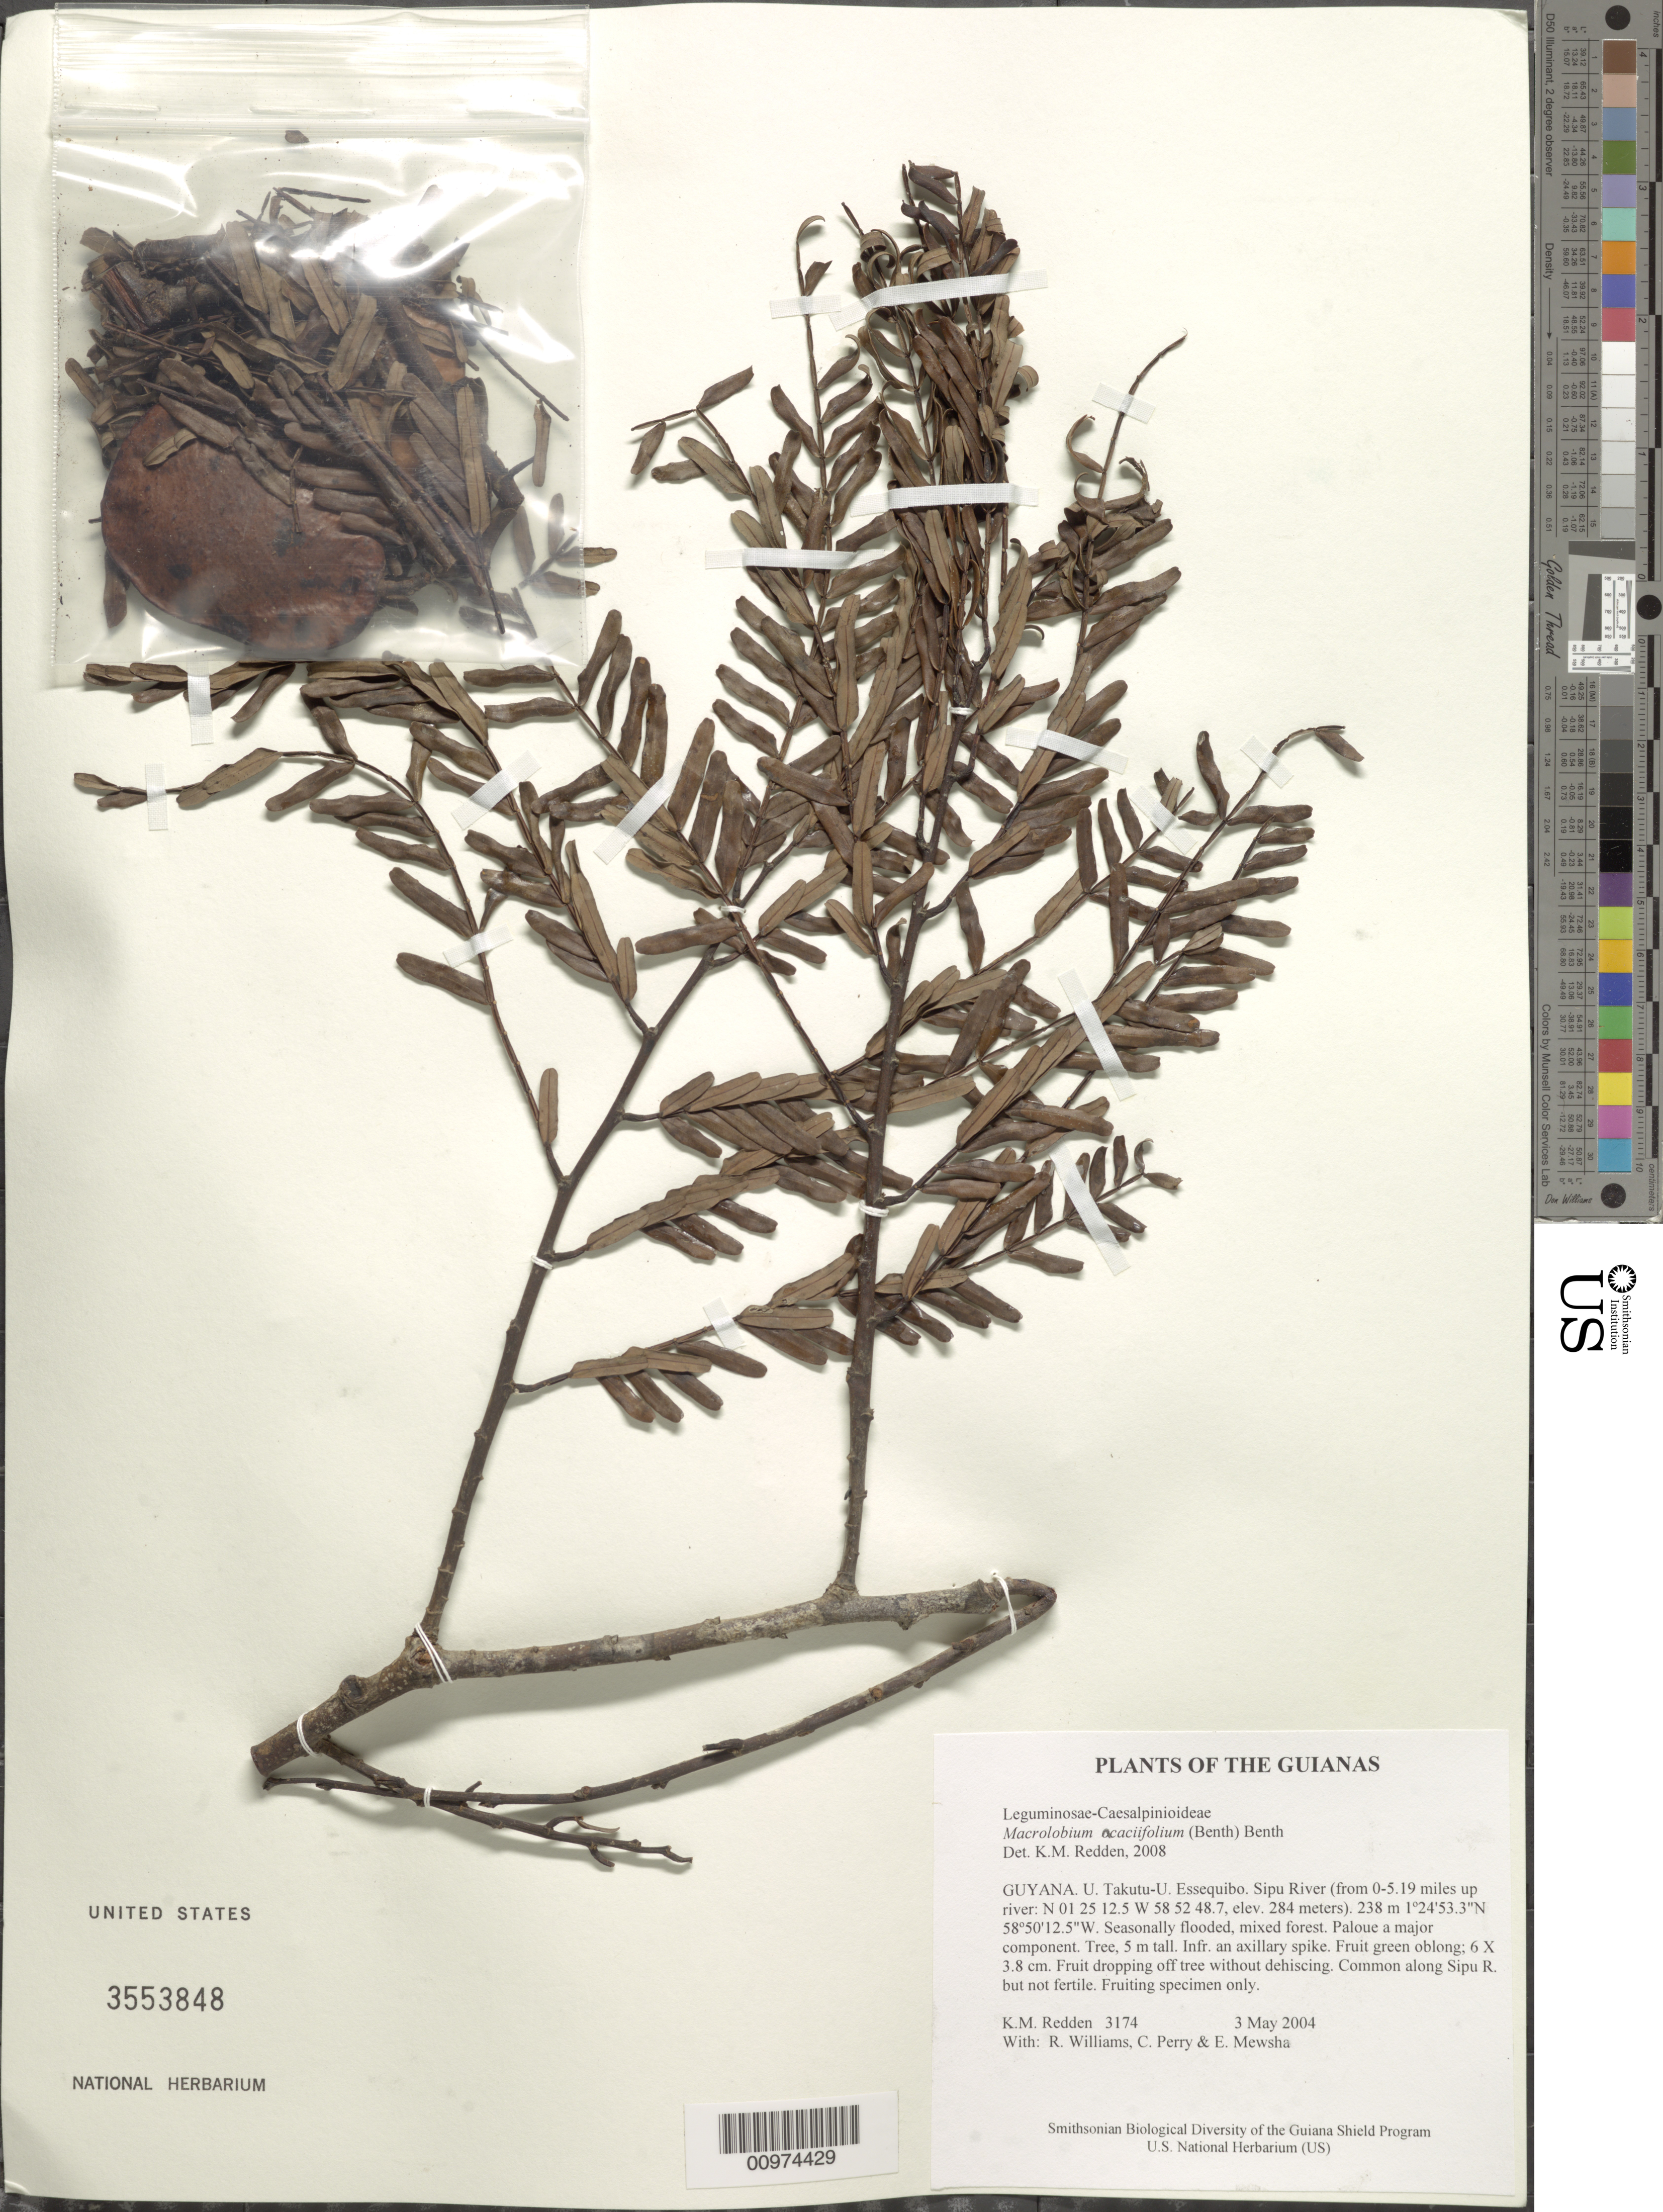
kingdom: Plantae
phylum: Tracheophyta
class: Magnoliopsida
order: Fabales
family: Fabaceae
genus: Macrolobium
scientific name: Macrolobium acaciifolium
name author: (Benth.) Benth.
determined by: Redden, K. M.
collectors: K. M. Redden, R. Williams, C. Perry & E. Mewsha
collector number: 3174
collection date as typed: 3 May 2004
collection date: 2004-05-03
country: Guyana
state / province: U. Takutu-U. Essequibo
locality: Sipu River (from 0-5.19 miles up river: N 01 25 12.5 W 58 52 48.7, elev. 284 meters)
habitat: Seasonally flooded, mixed forest. Paloue a major component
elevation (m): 238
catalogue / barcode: US 3553848